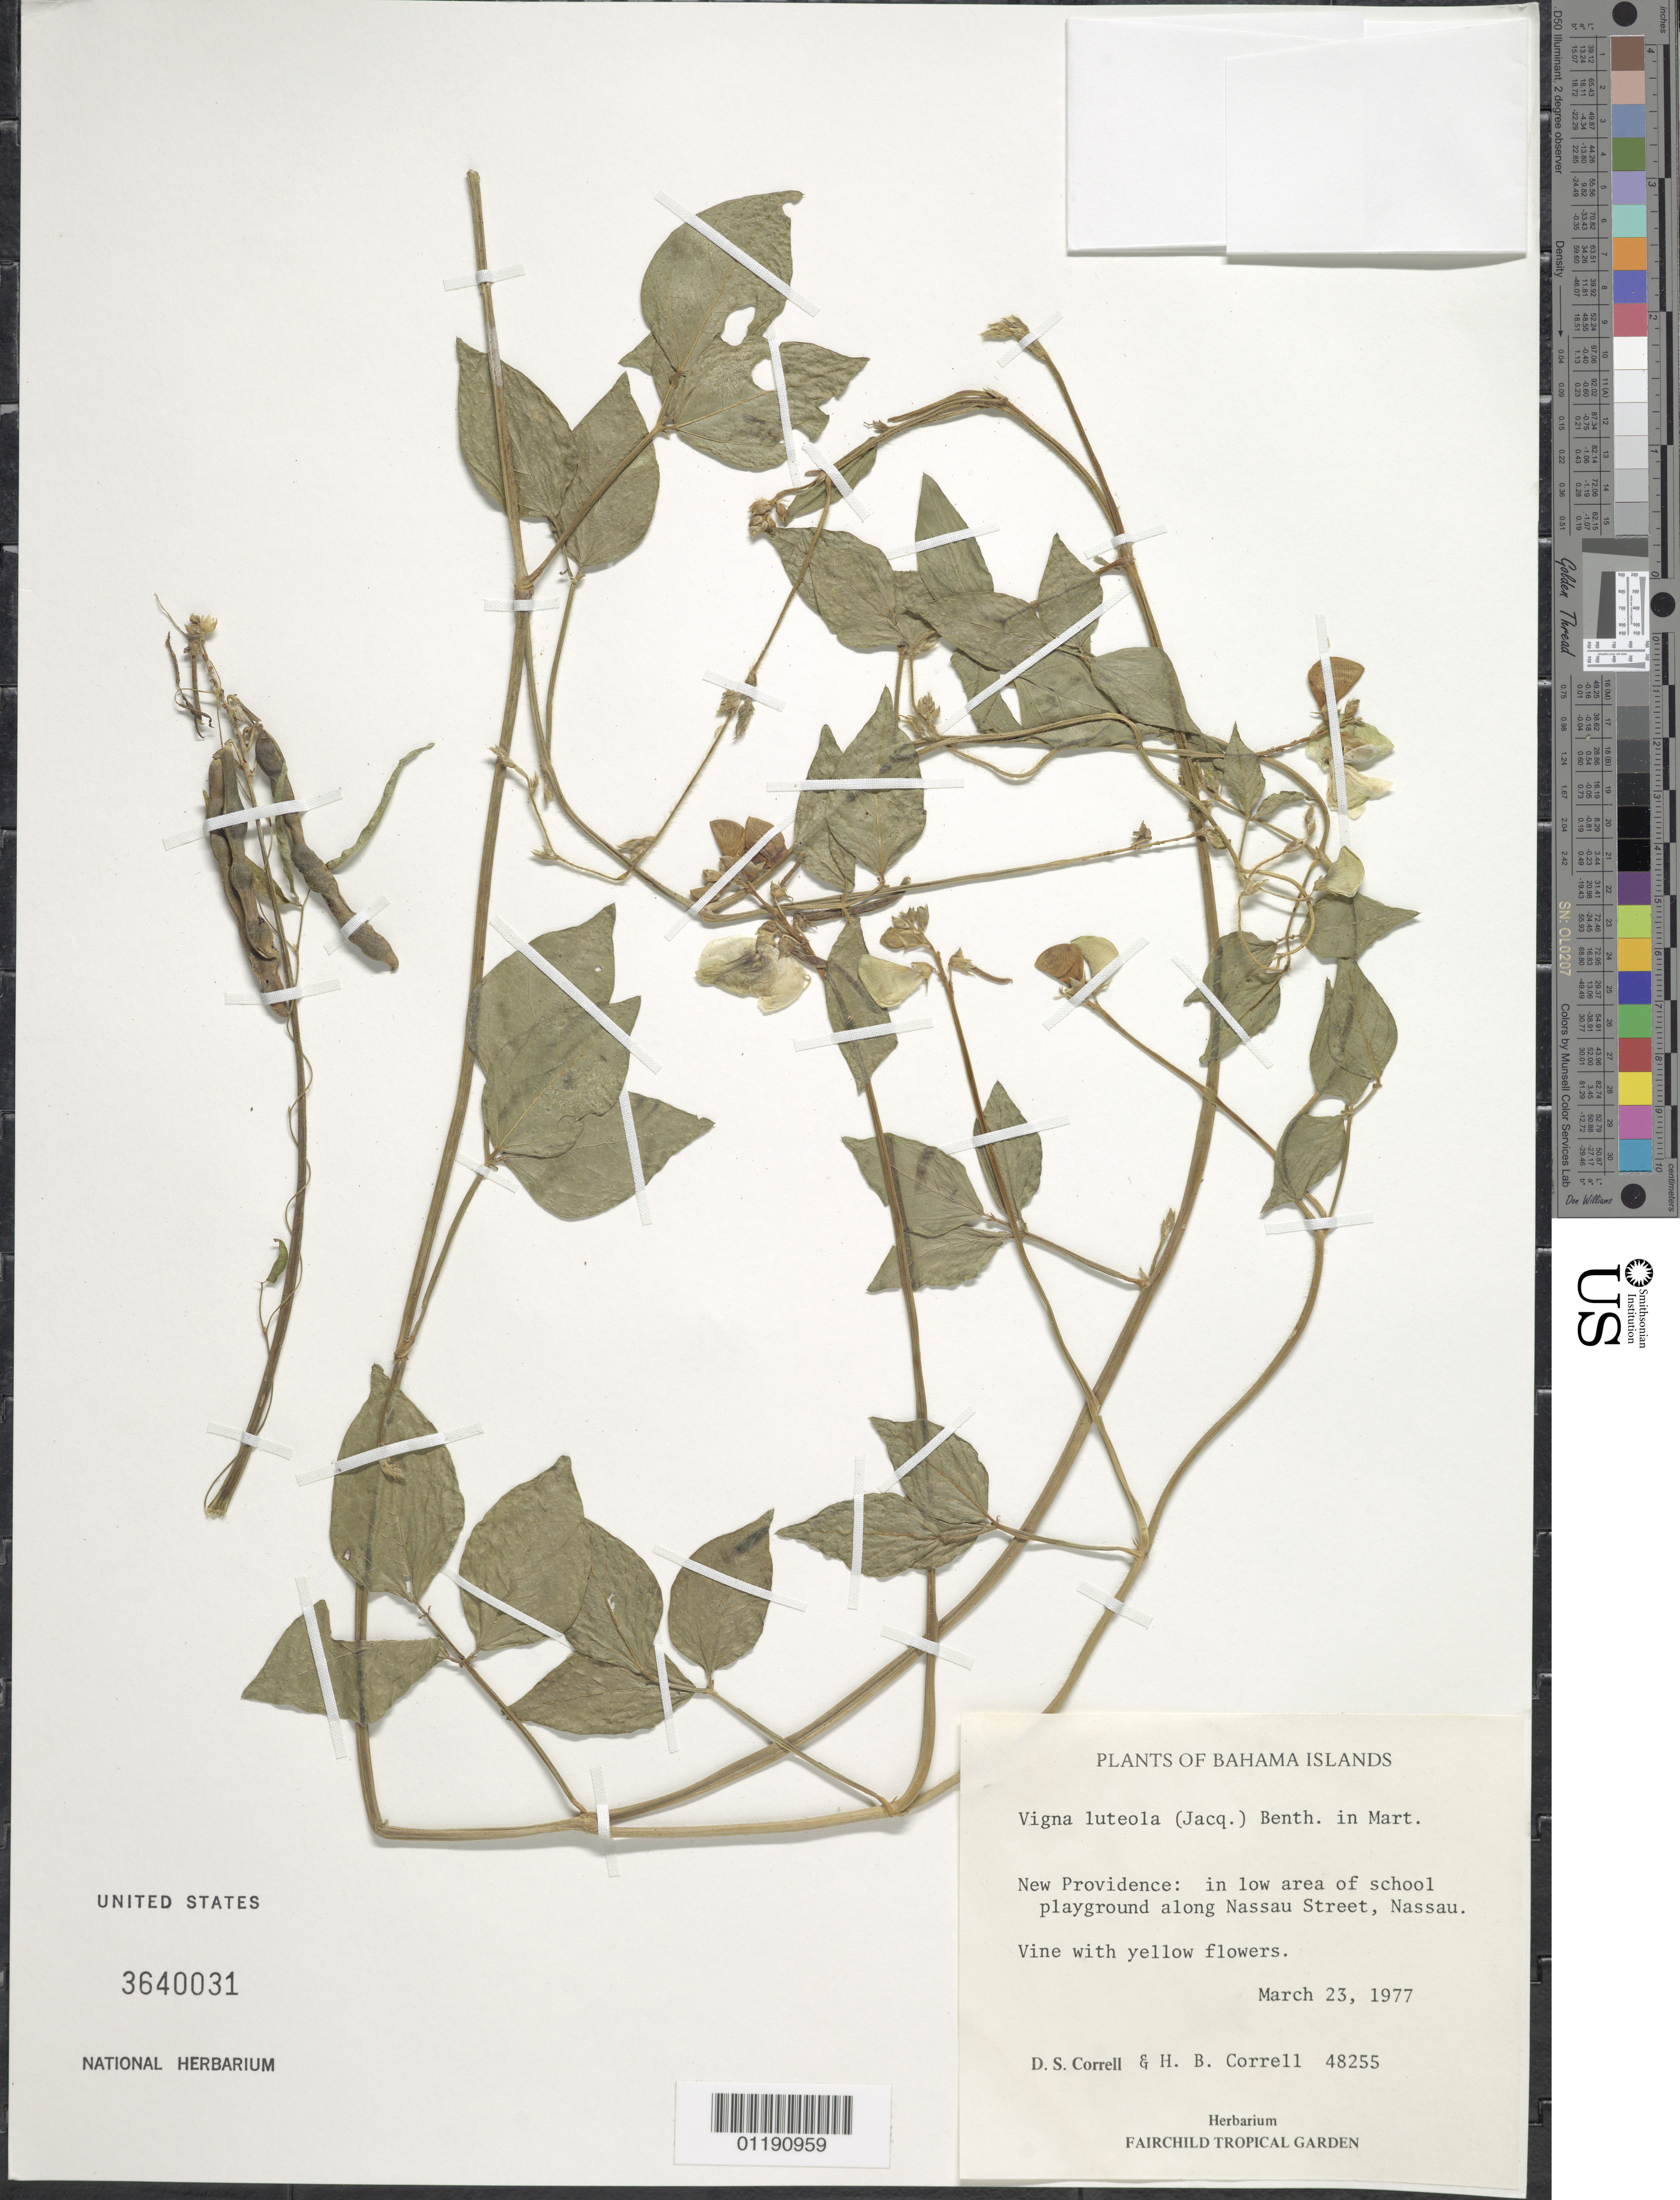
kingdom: Plantae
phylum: Tracheophyta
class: Magnoliopsida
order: Fabales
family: Fabaceae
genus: Vigna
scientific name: Vigna luteola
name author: (Jacq.) Benth.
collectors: D. S. Correll & H. Correll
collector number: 48255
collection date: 1977-03-23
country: Bahamas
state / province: New Providence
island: New Providence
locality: New Providence: in low area of school playground along Nassau Street, Nassau.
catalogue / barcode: US 3640031